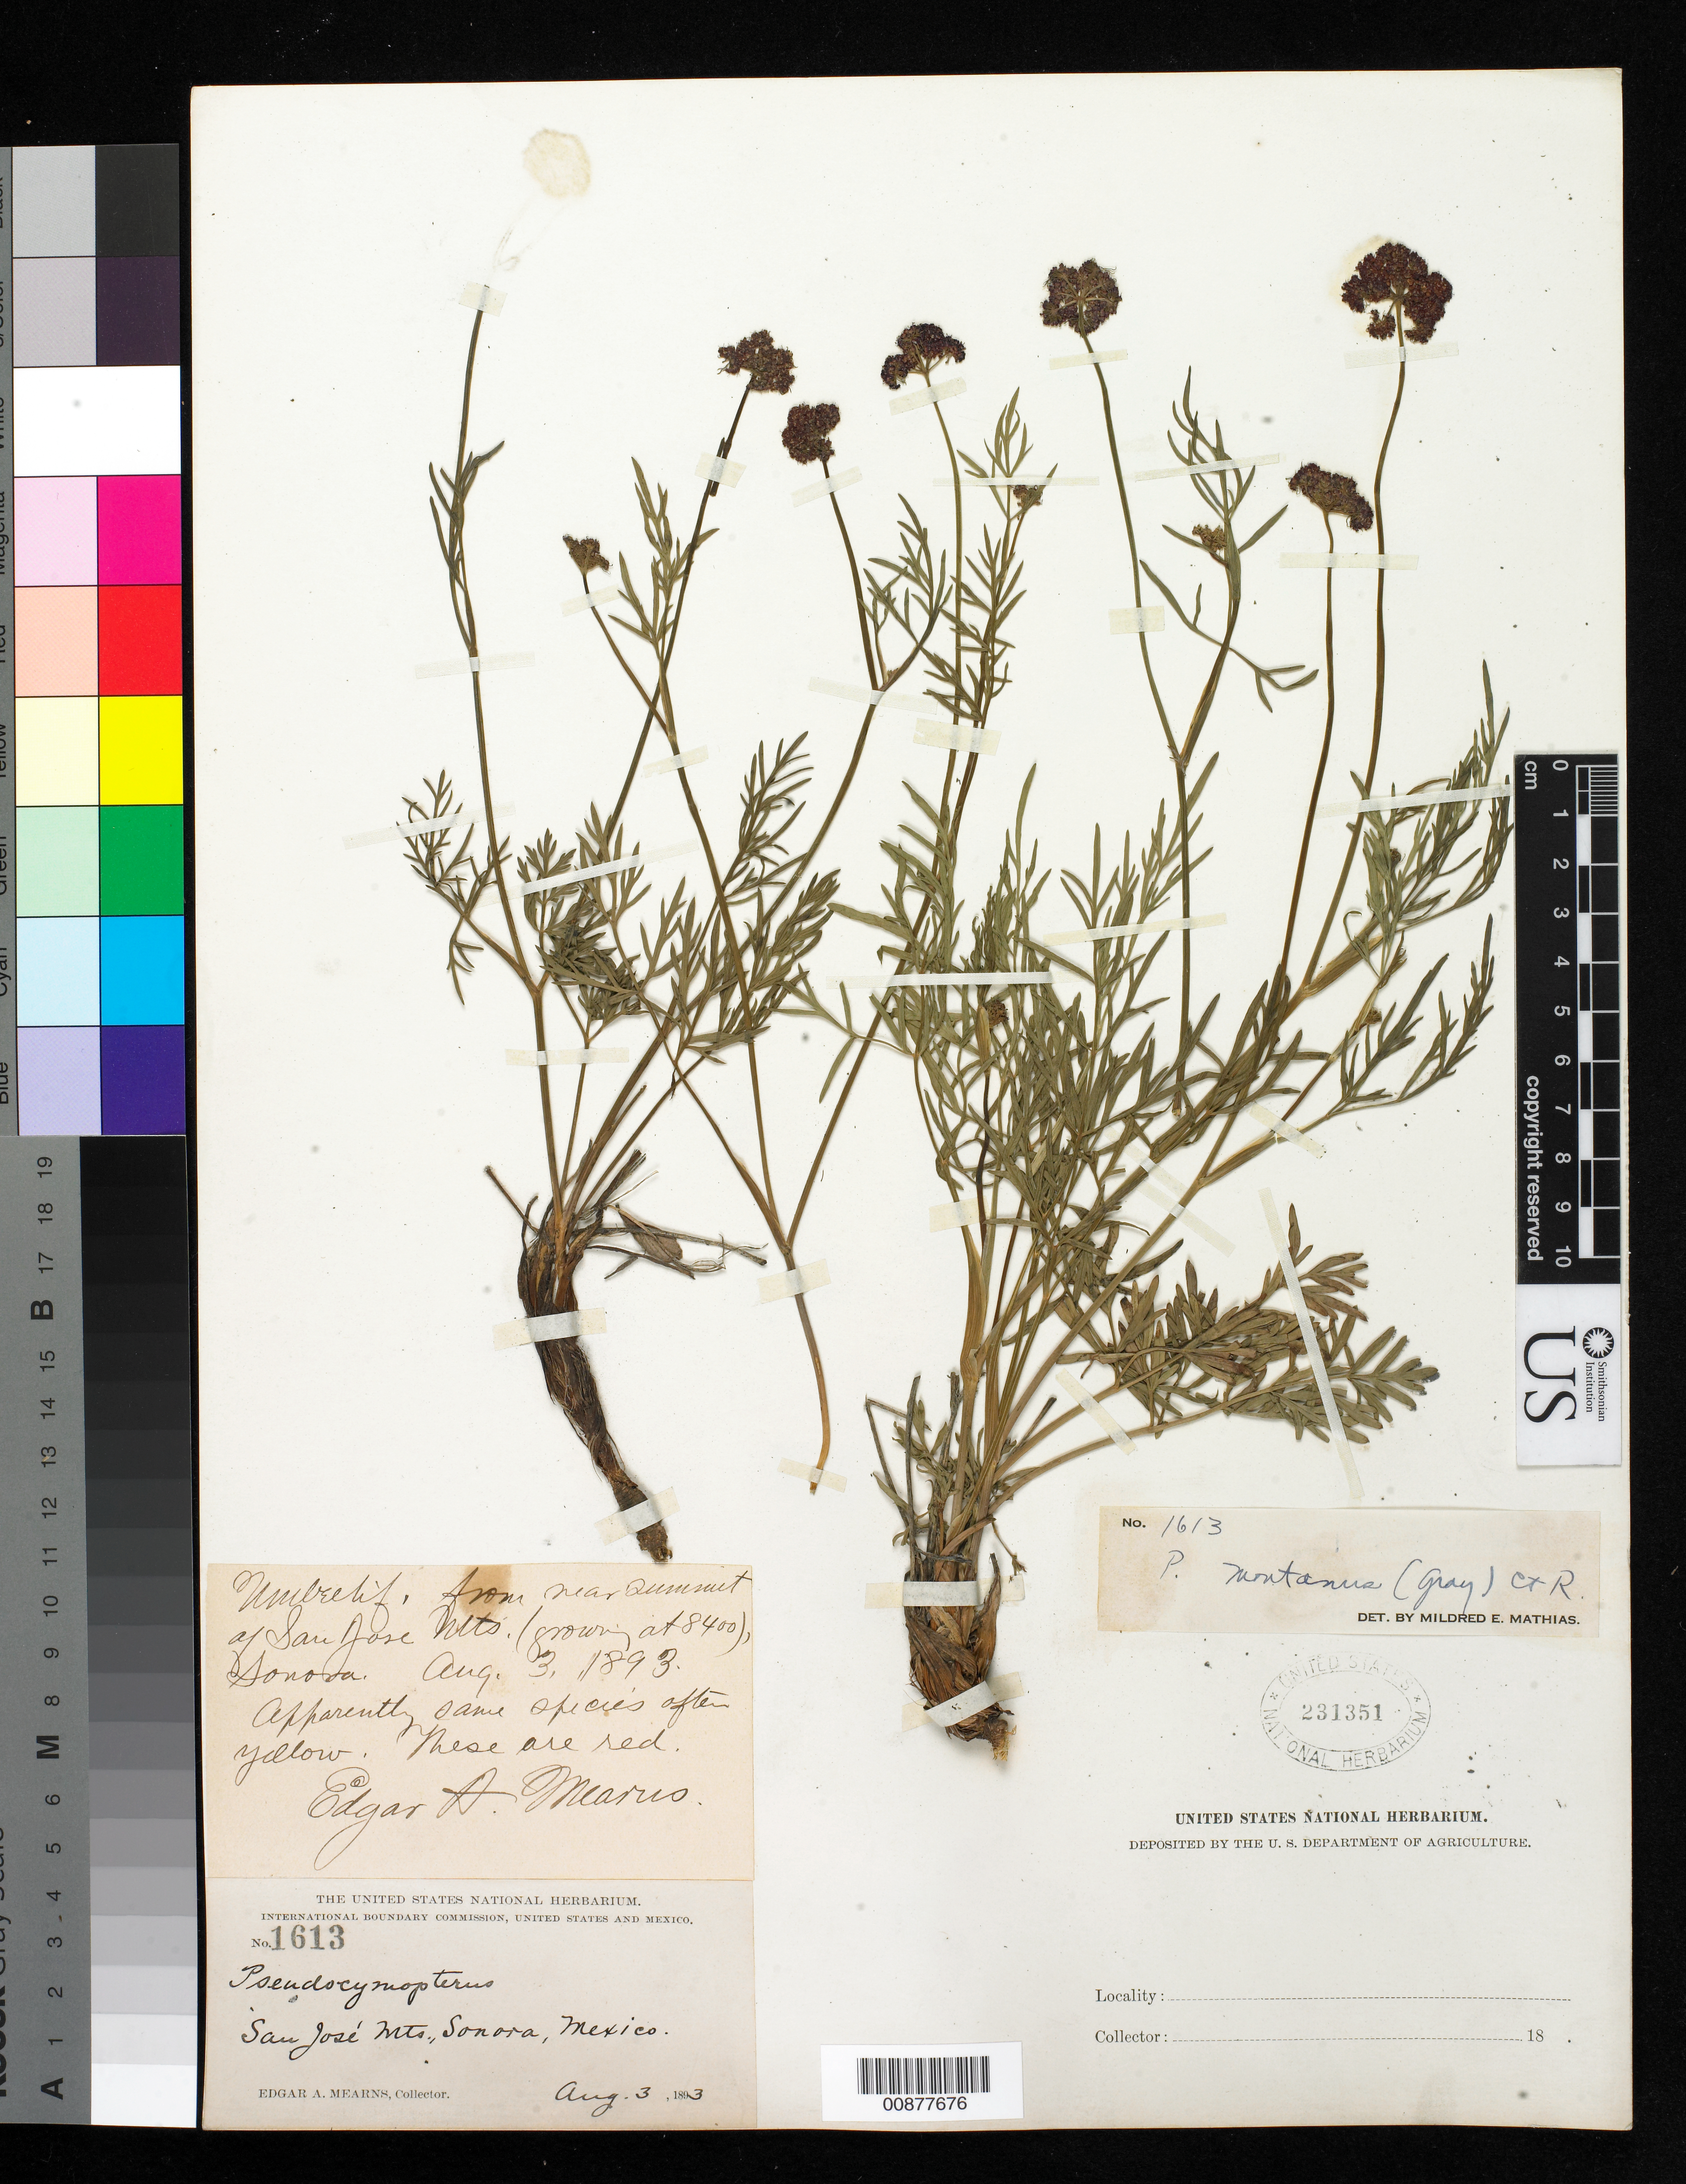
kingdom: Plantae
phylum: Tracheophyta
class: Magnoliopsida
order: Apiales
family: Apiaceae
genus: Pseudocymopterus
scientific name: Pseudocymopterus montanus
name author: (A. Gray) J.M. Coult. & Rose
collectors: E. A. Mearns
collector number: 1613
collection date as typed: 03 Aug 1893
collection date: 1893-08-03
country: Mexico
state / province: Sonora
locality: San José Mts., Sonora.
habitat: Near summit.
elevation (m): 2560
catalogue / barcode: US 231351